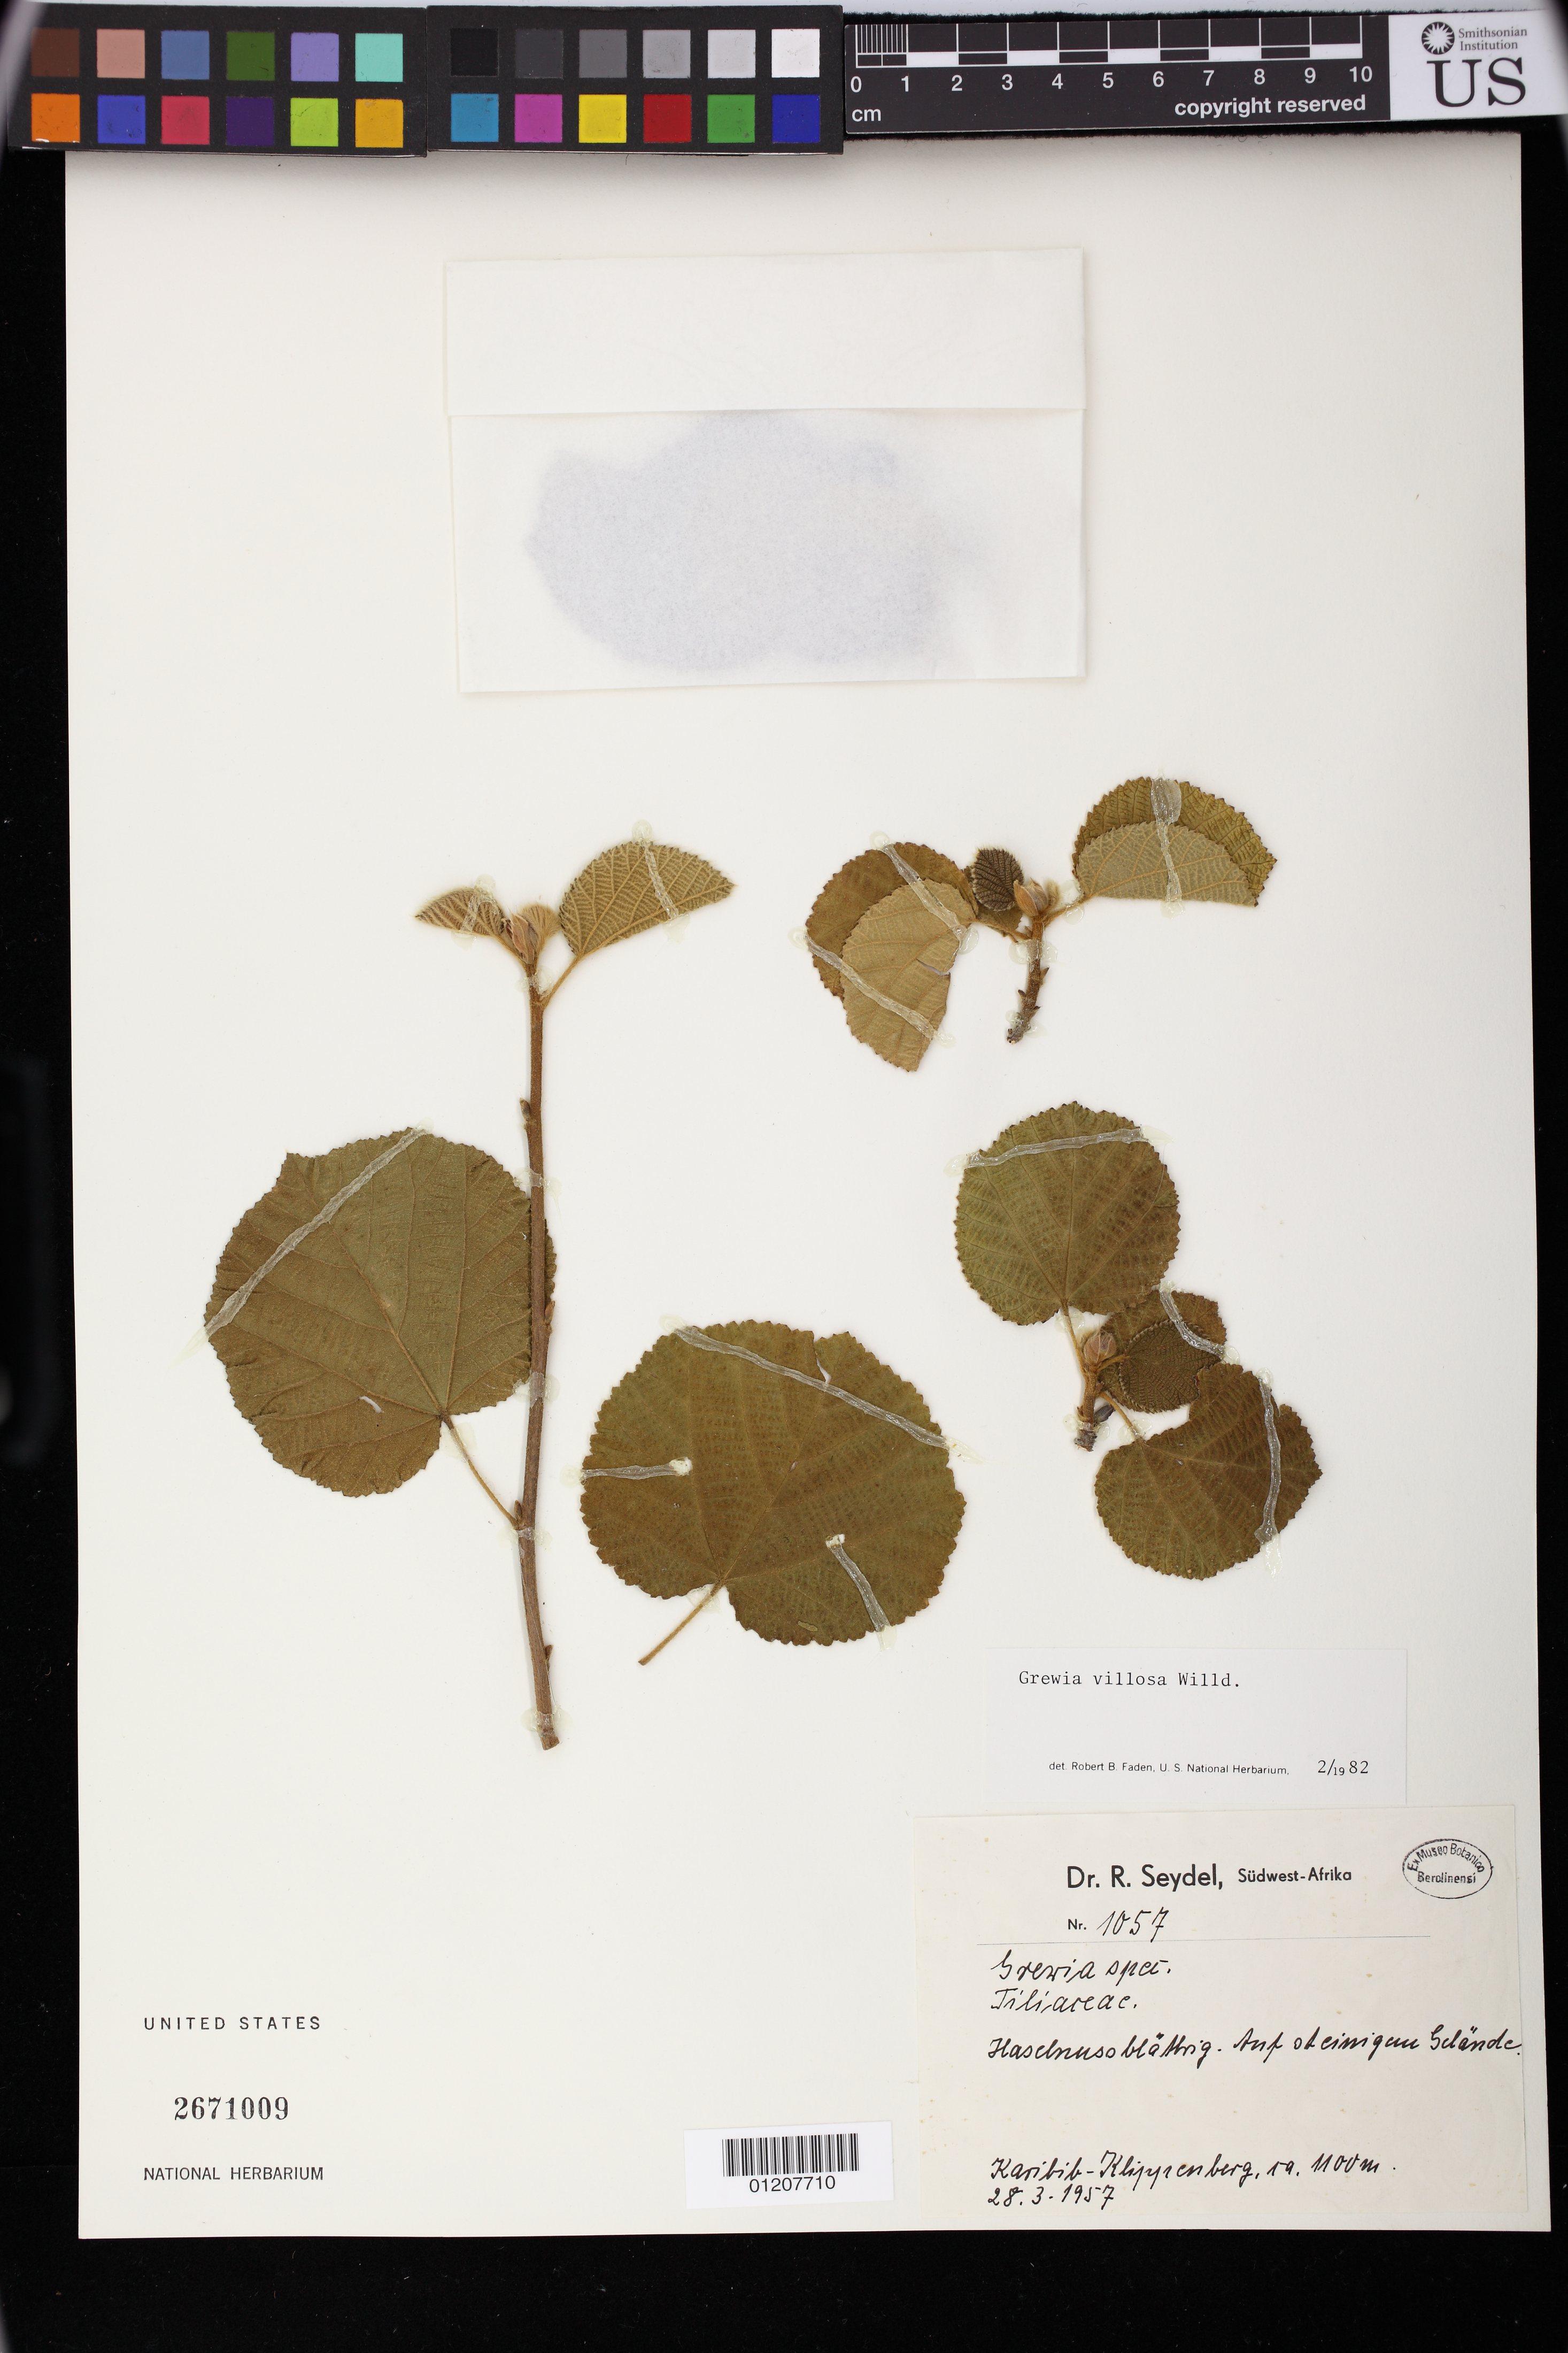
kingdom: Plantae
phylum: Tracheophyta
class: Magnoliopsida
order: Malvales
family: Malvaceae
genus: Grewia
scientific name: Grewia villosa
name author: Willd.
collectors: R. Seydel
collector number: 1057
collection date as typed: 28 Mar 1957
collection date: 1957-03-28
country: Namibia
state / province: Erongo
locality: Karibib - Klippenberg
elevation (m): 1100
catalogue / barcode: US 2671009